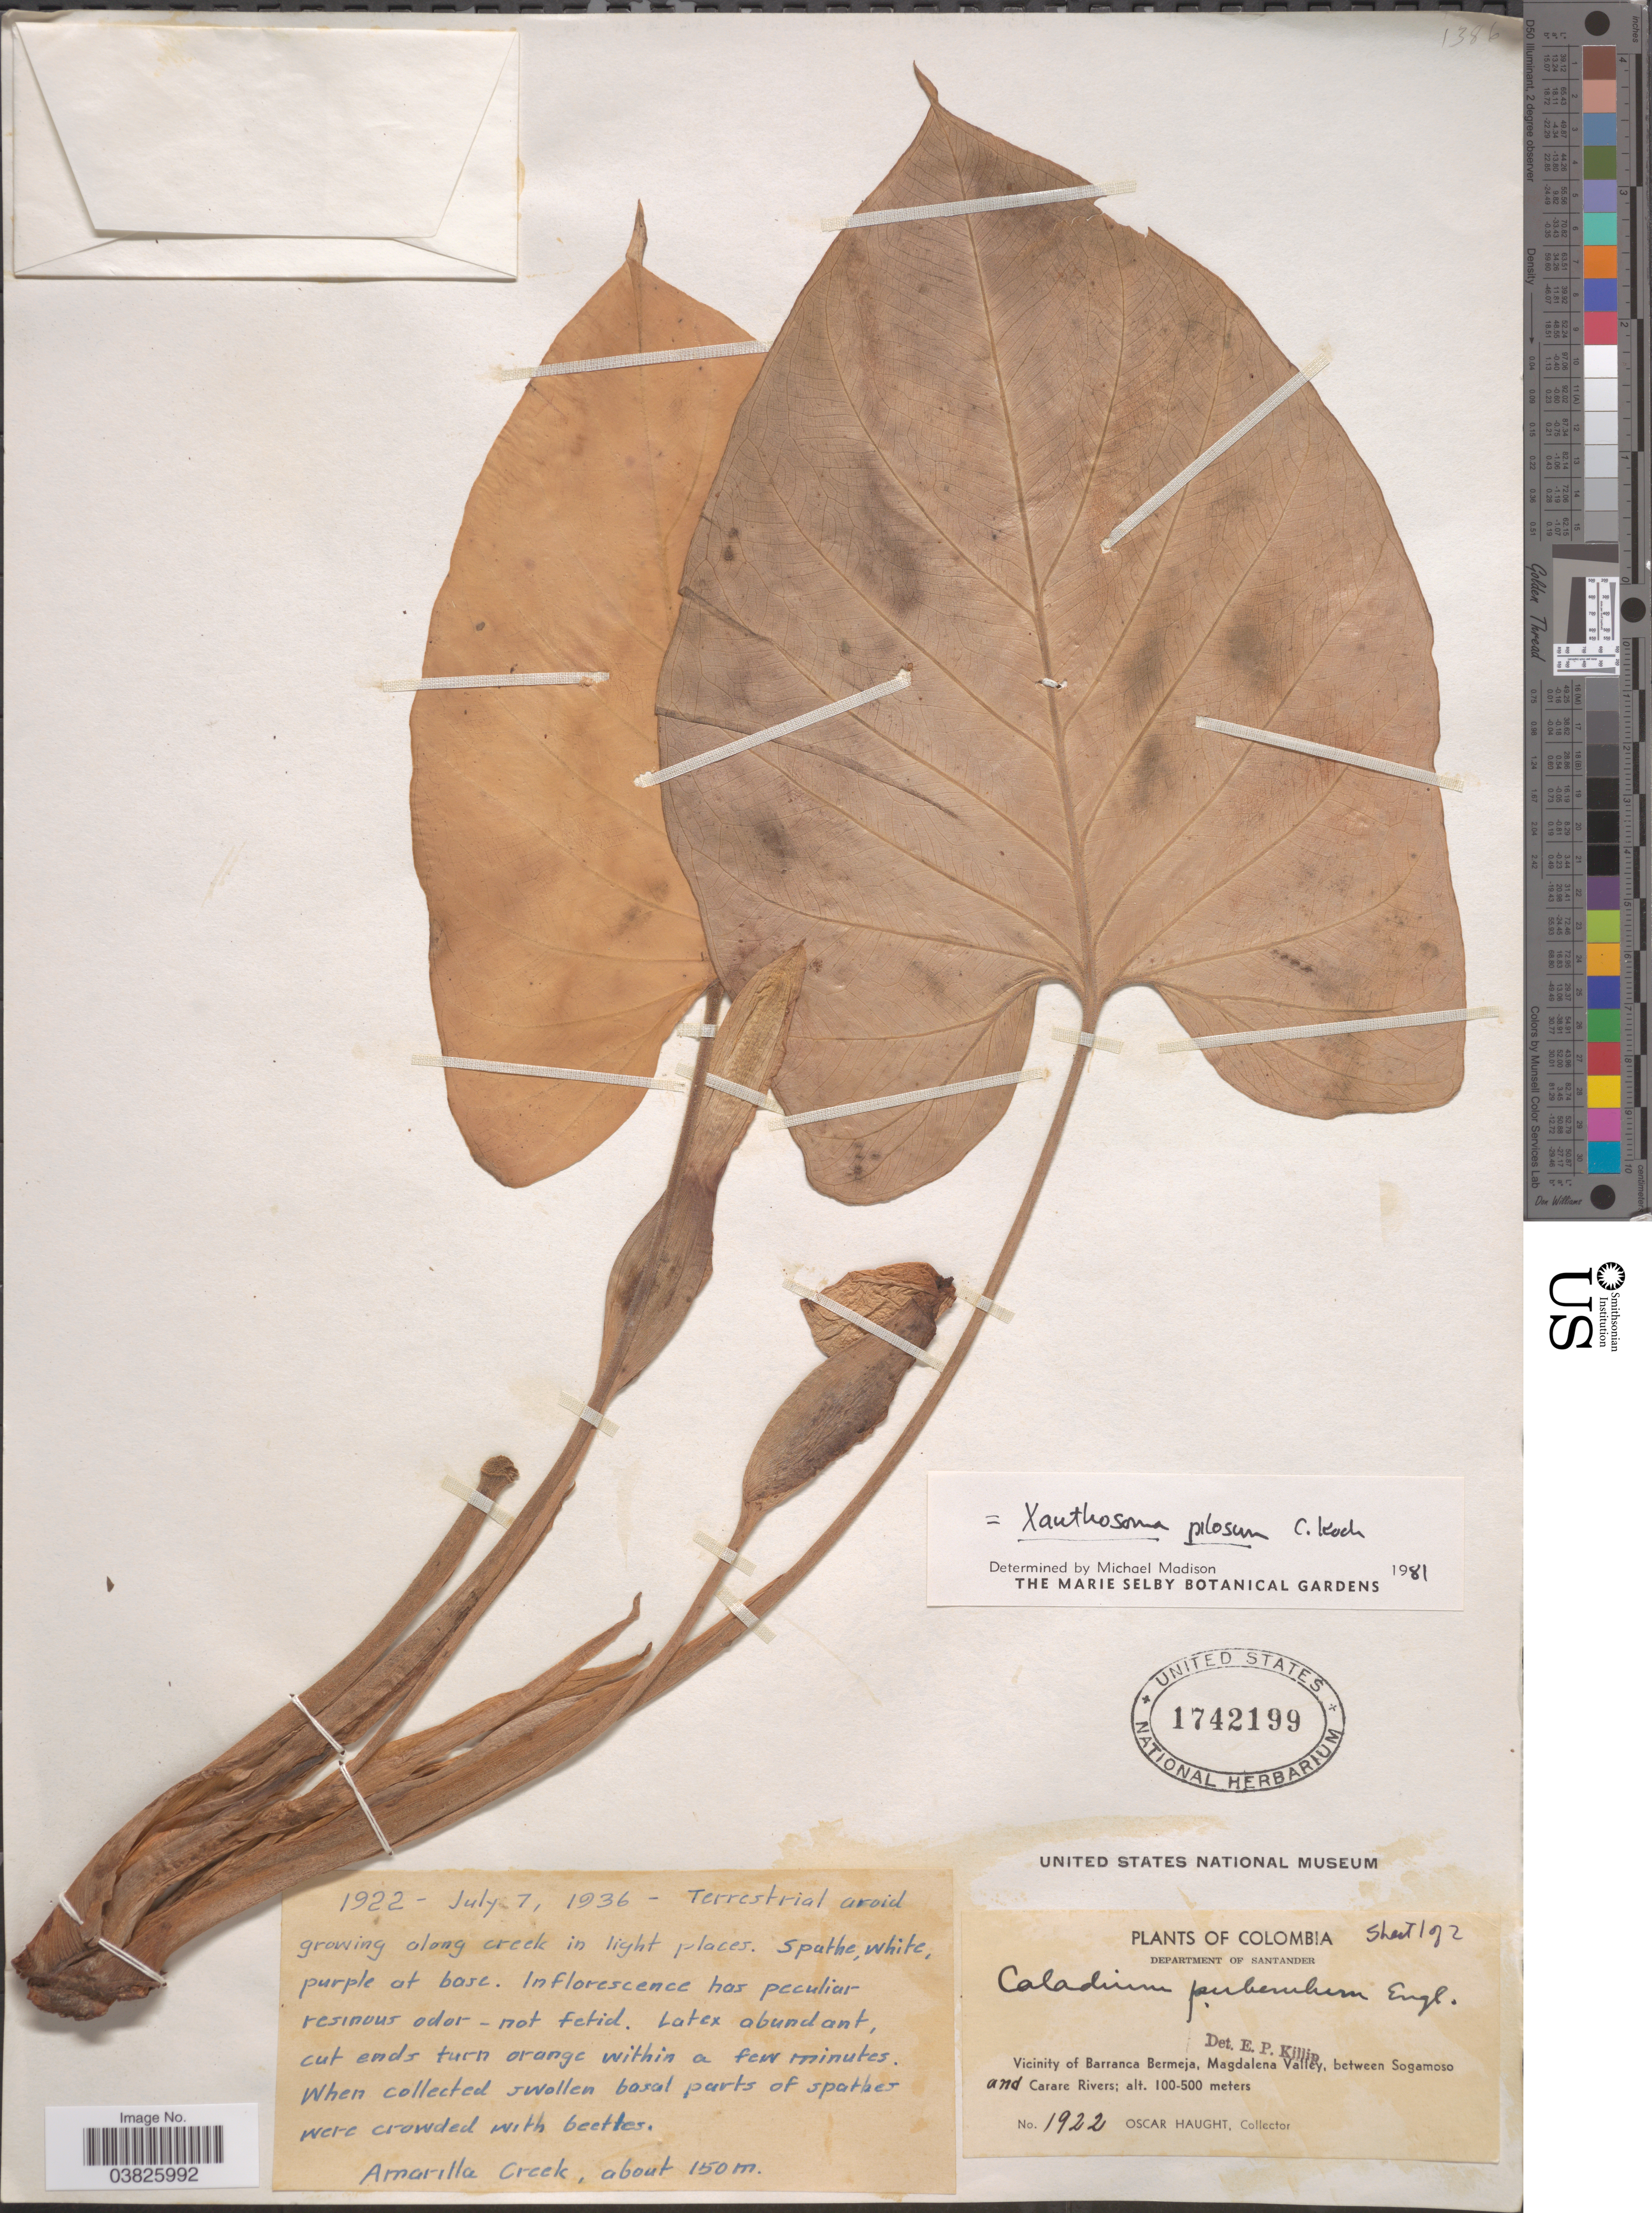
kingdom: Plantae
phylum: Tracheophyta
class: Liliopsida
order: Alismatales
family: Araceae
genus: Xanthosoma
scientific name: Xanthosoma pilosum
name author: K. Koch & Augustin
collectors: O. L. Haught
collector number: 1922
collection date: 1936-07-07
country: Colombia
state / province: Santander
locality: Amarilla Creek. Department of Santander. Vicinity of Barranca Bermeja, Magdalena Valley, between Sogamoso and Carare Rivers.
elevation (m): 150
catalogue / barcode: US 1742199